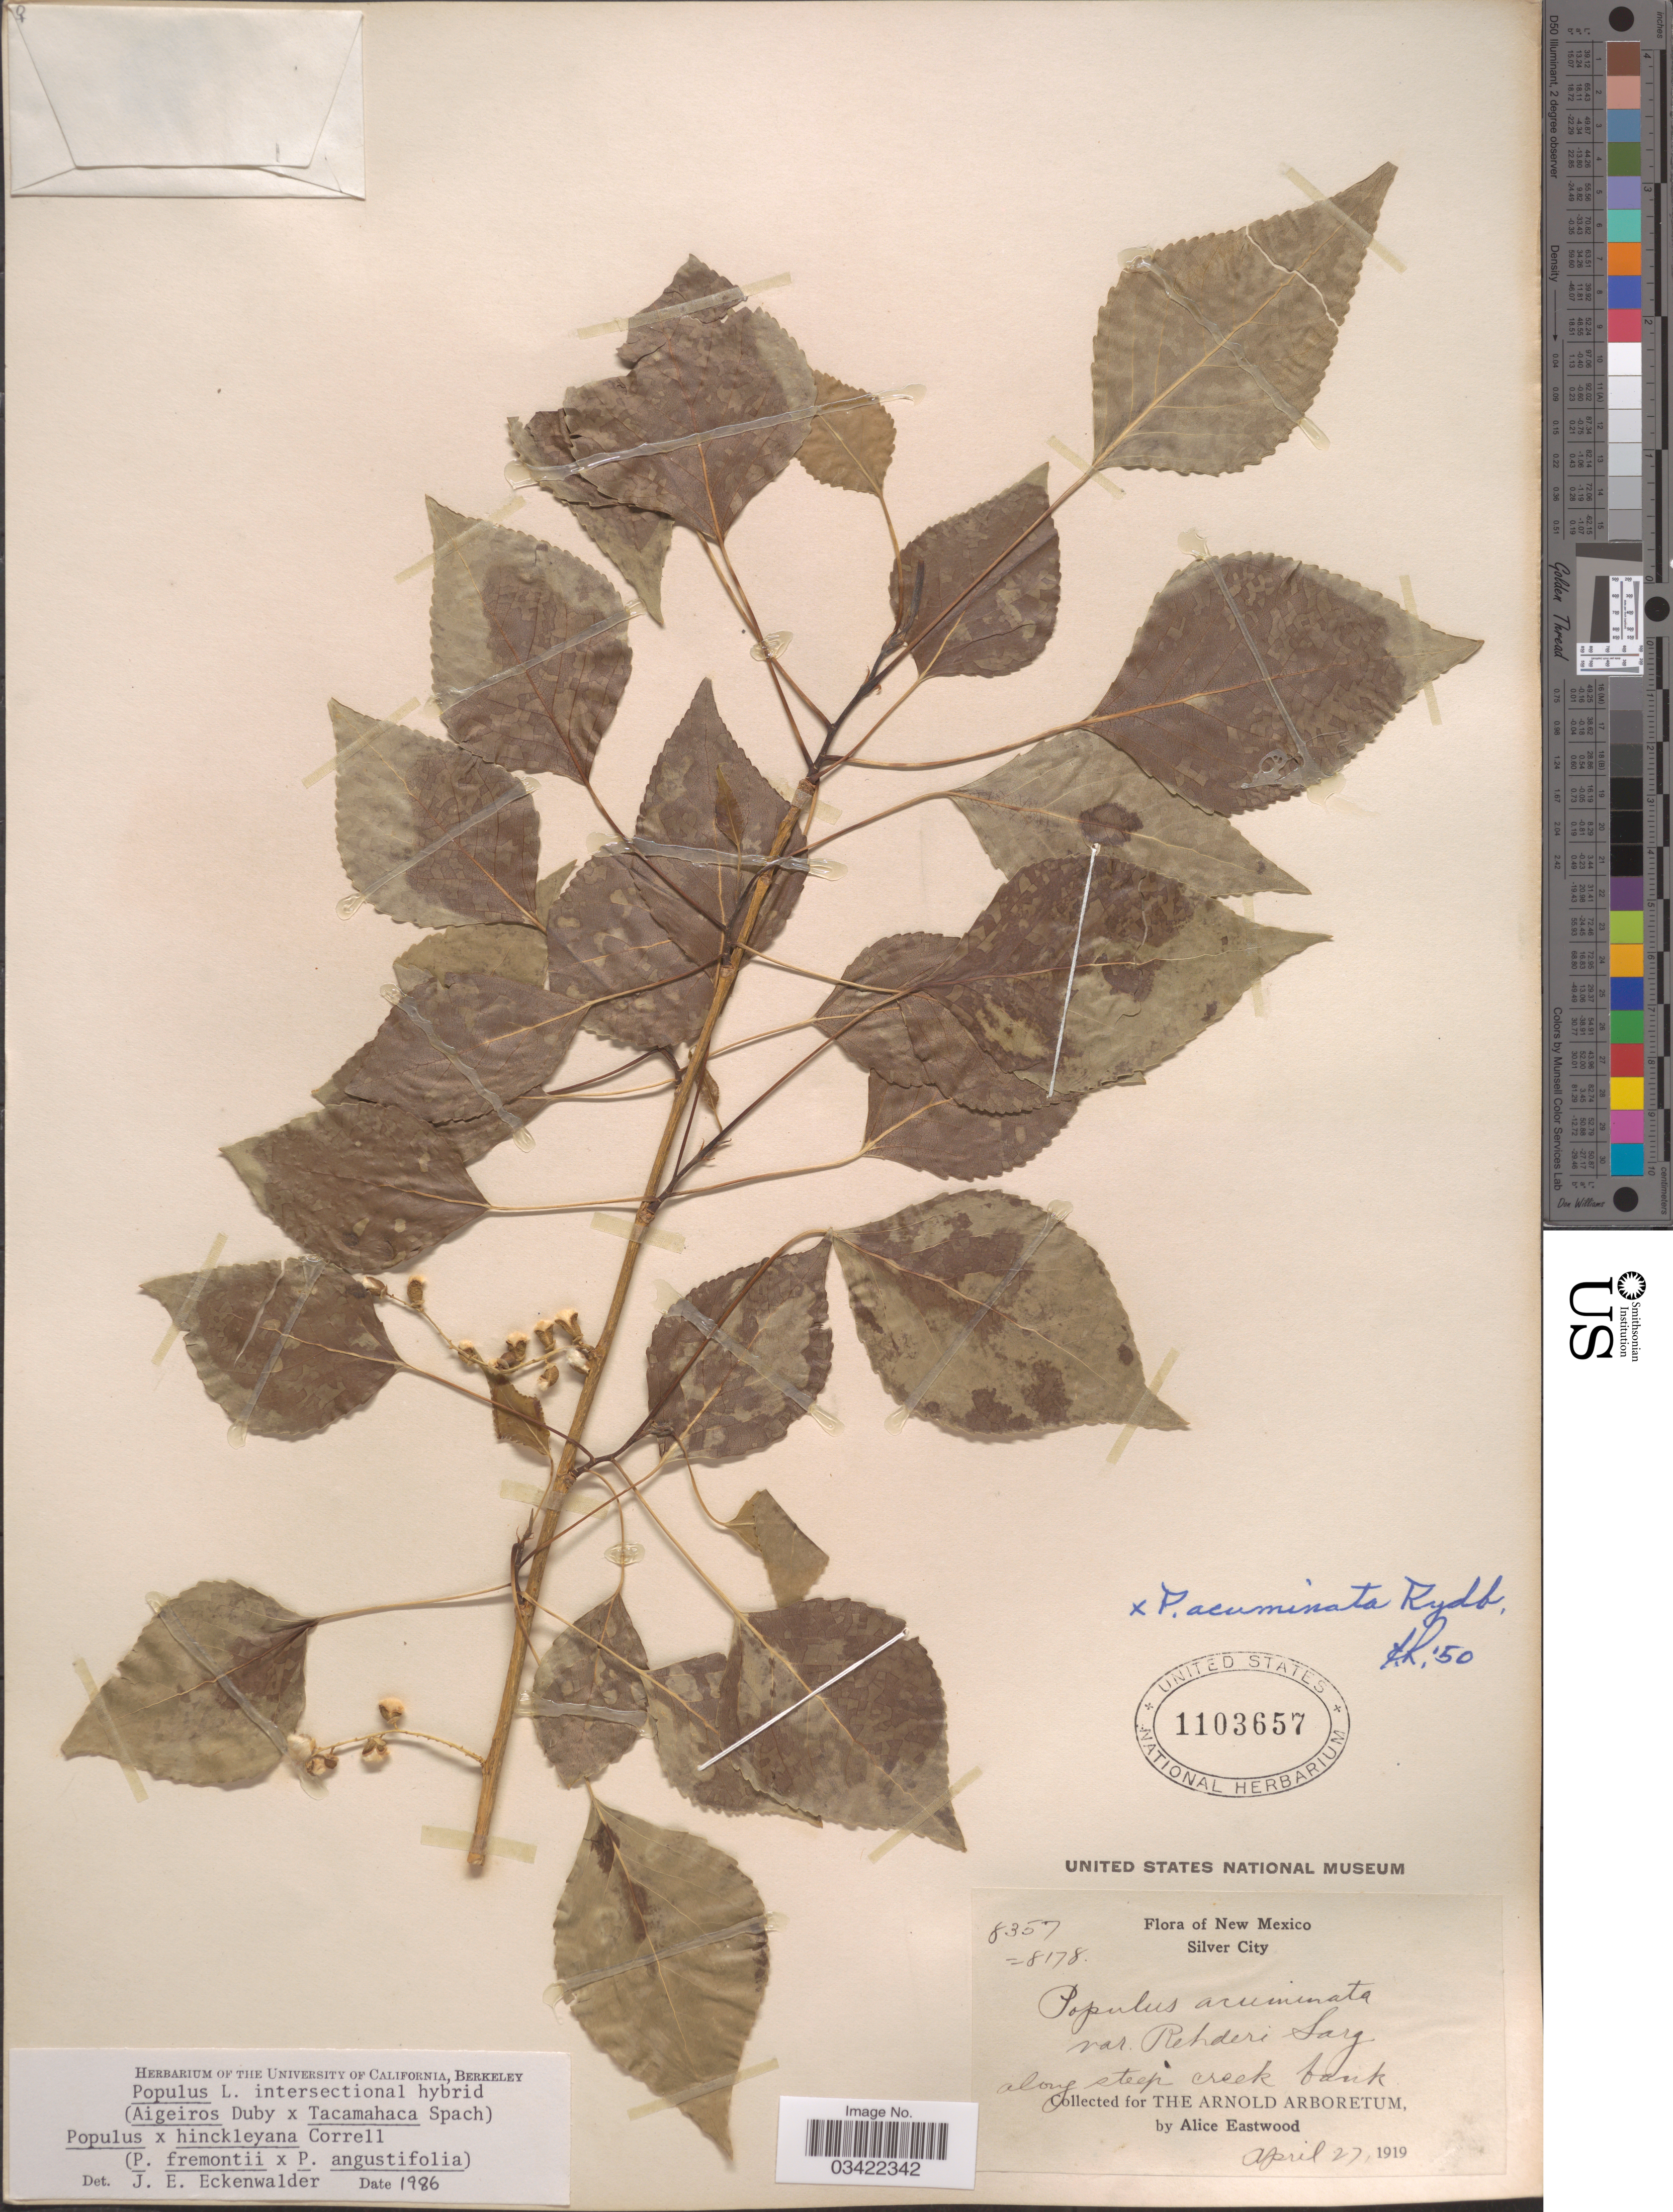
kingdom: Plantae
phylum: Tracheophyta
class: Magnoliopsida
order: Malpighiales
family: Salicaceae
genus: Populus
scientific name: Populus x hinckleyana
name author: Correll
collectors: A. Eastwood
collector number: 8357=8178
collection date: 1919-04-27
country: United States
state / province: New Mexico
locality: Silver City. Along steep creek bank.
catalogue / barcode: US 1103657